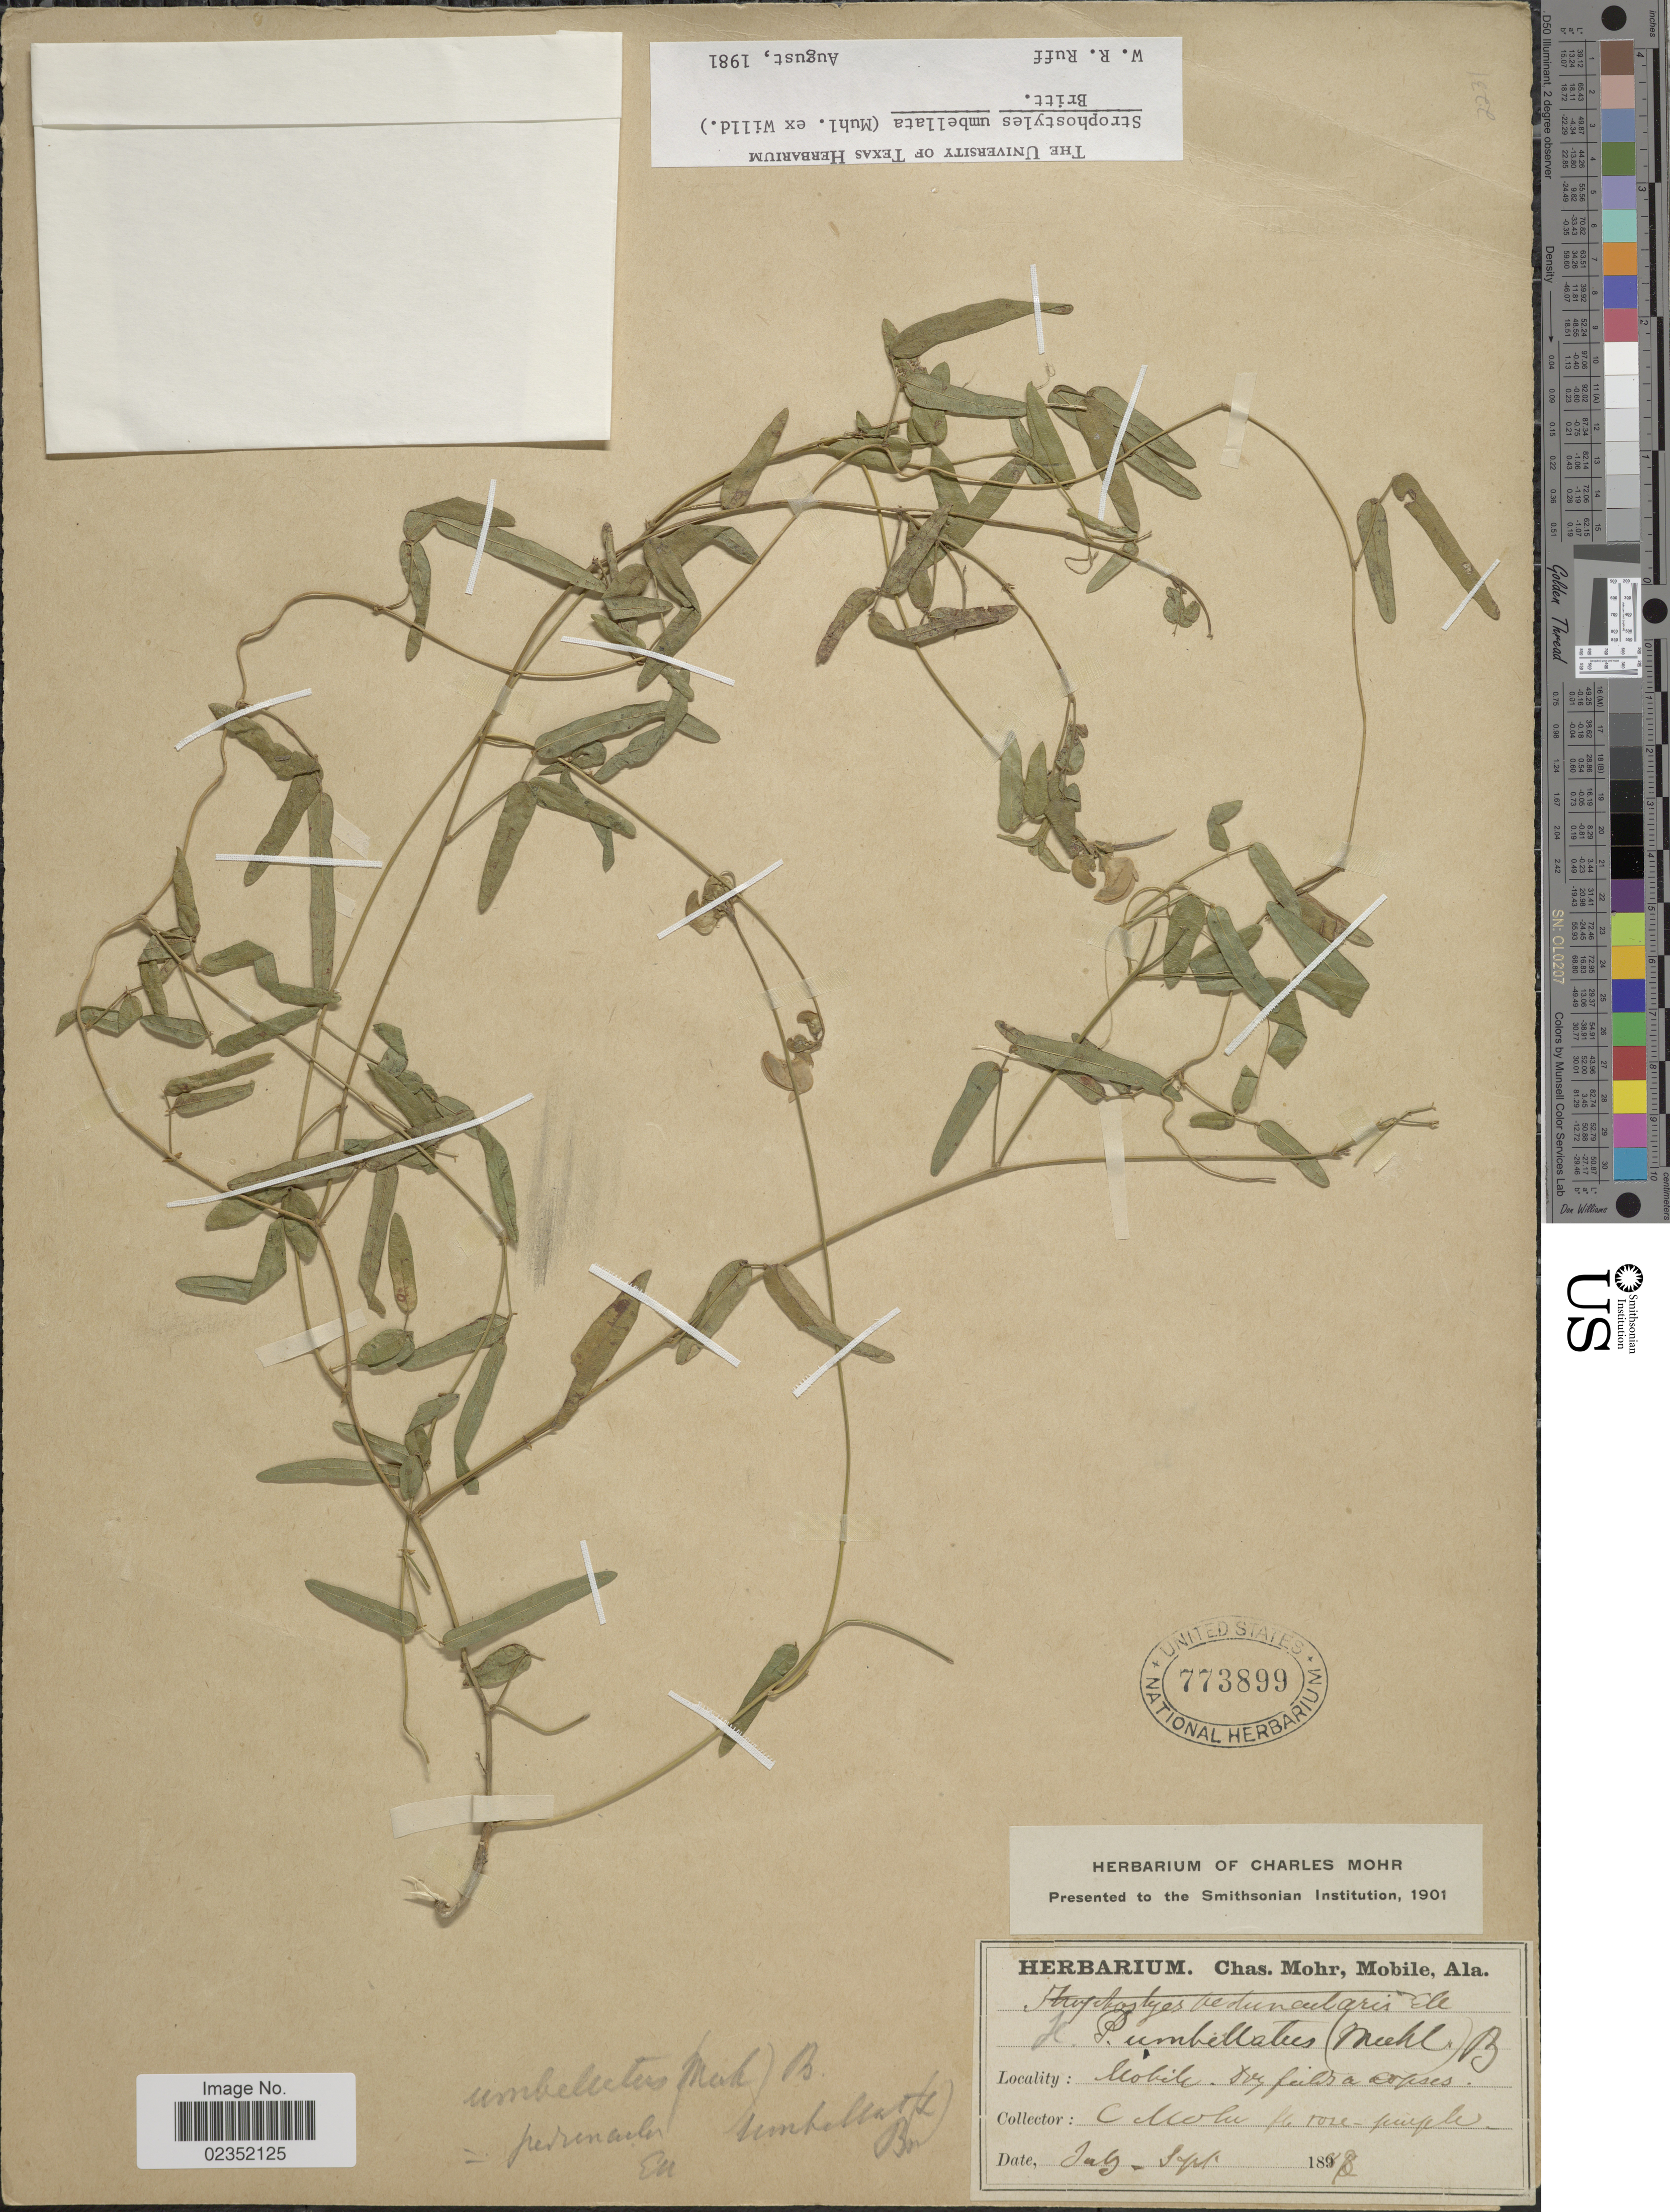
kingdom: Plantae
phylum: Tracheophyta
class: Magnoliopsida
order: Fabales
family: Fabaceae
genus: Strophostyles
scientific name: Strophostyles umbellata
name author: (Muhl. ex Willd.) Britton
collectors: C. T. Mohr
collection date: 1888-07/1888-09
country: United States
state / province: Alabama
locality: Mobile, dry fields a copses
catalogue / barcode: US 773899